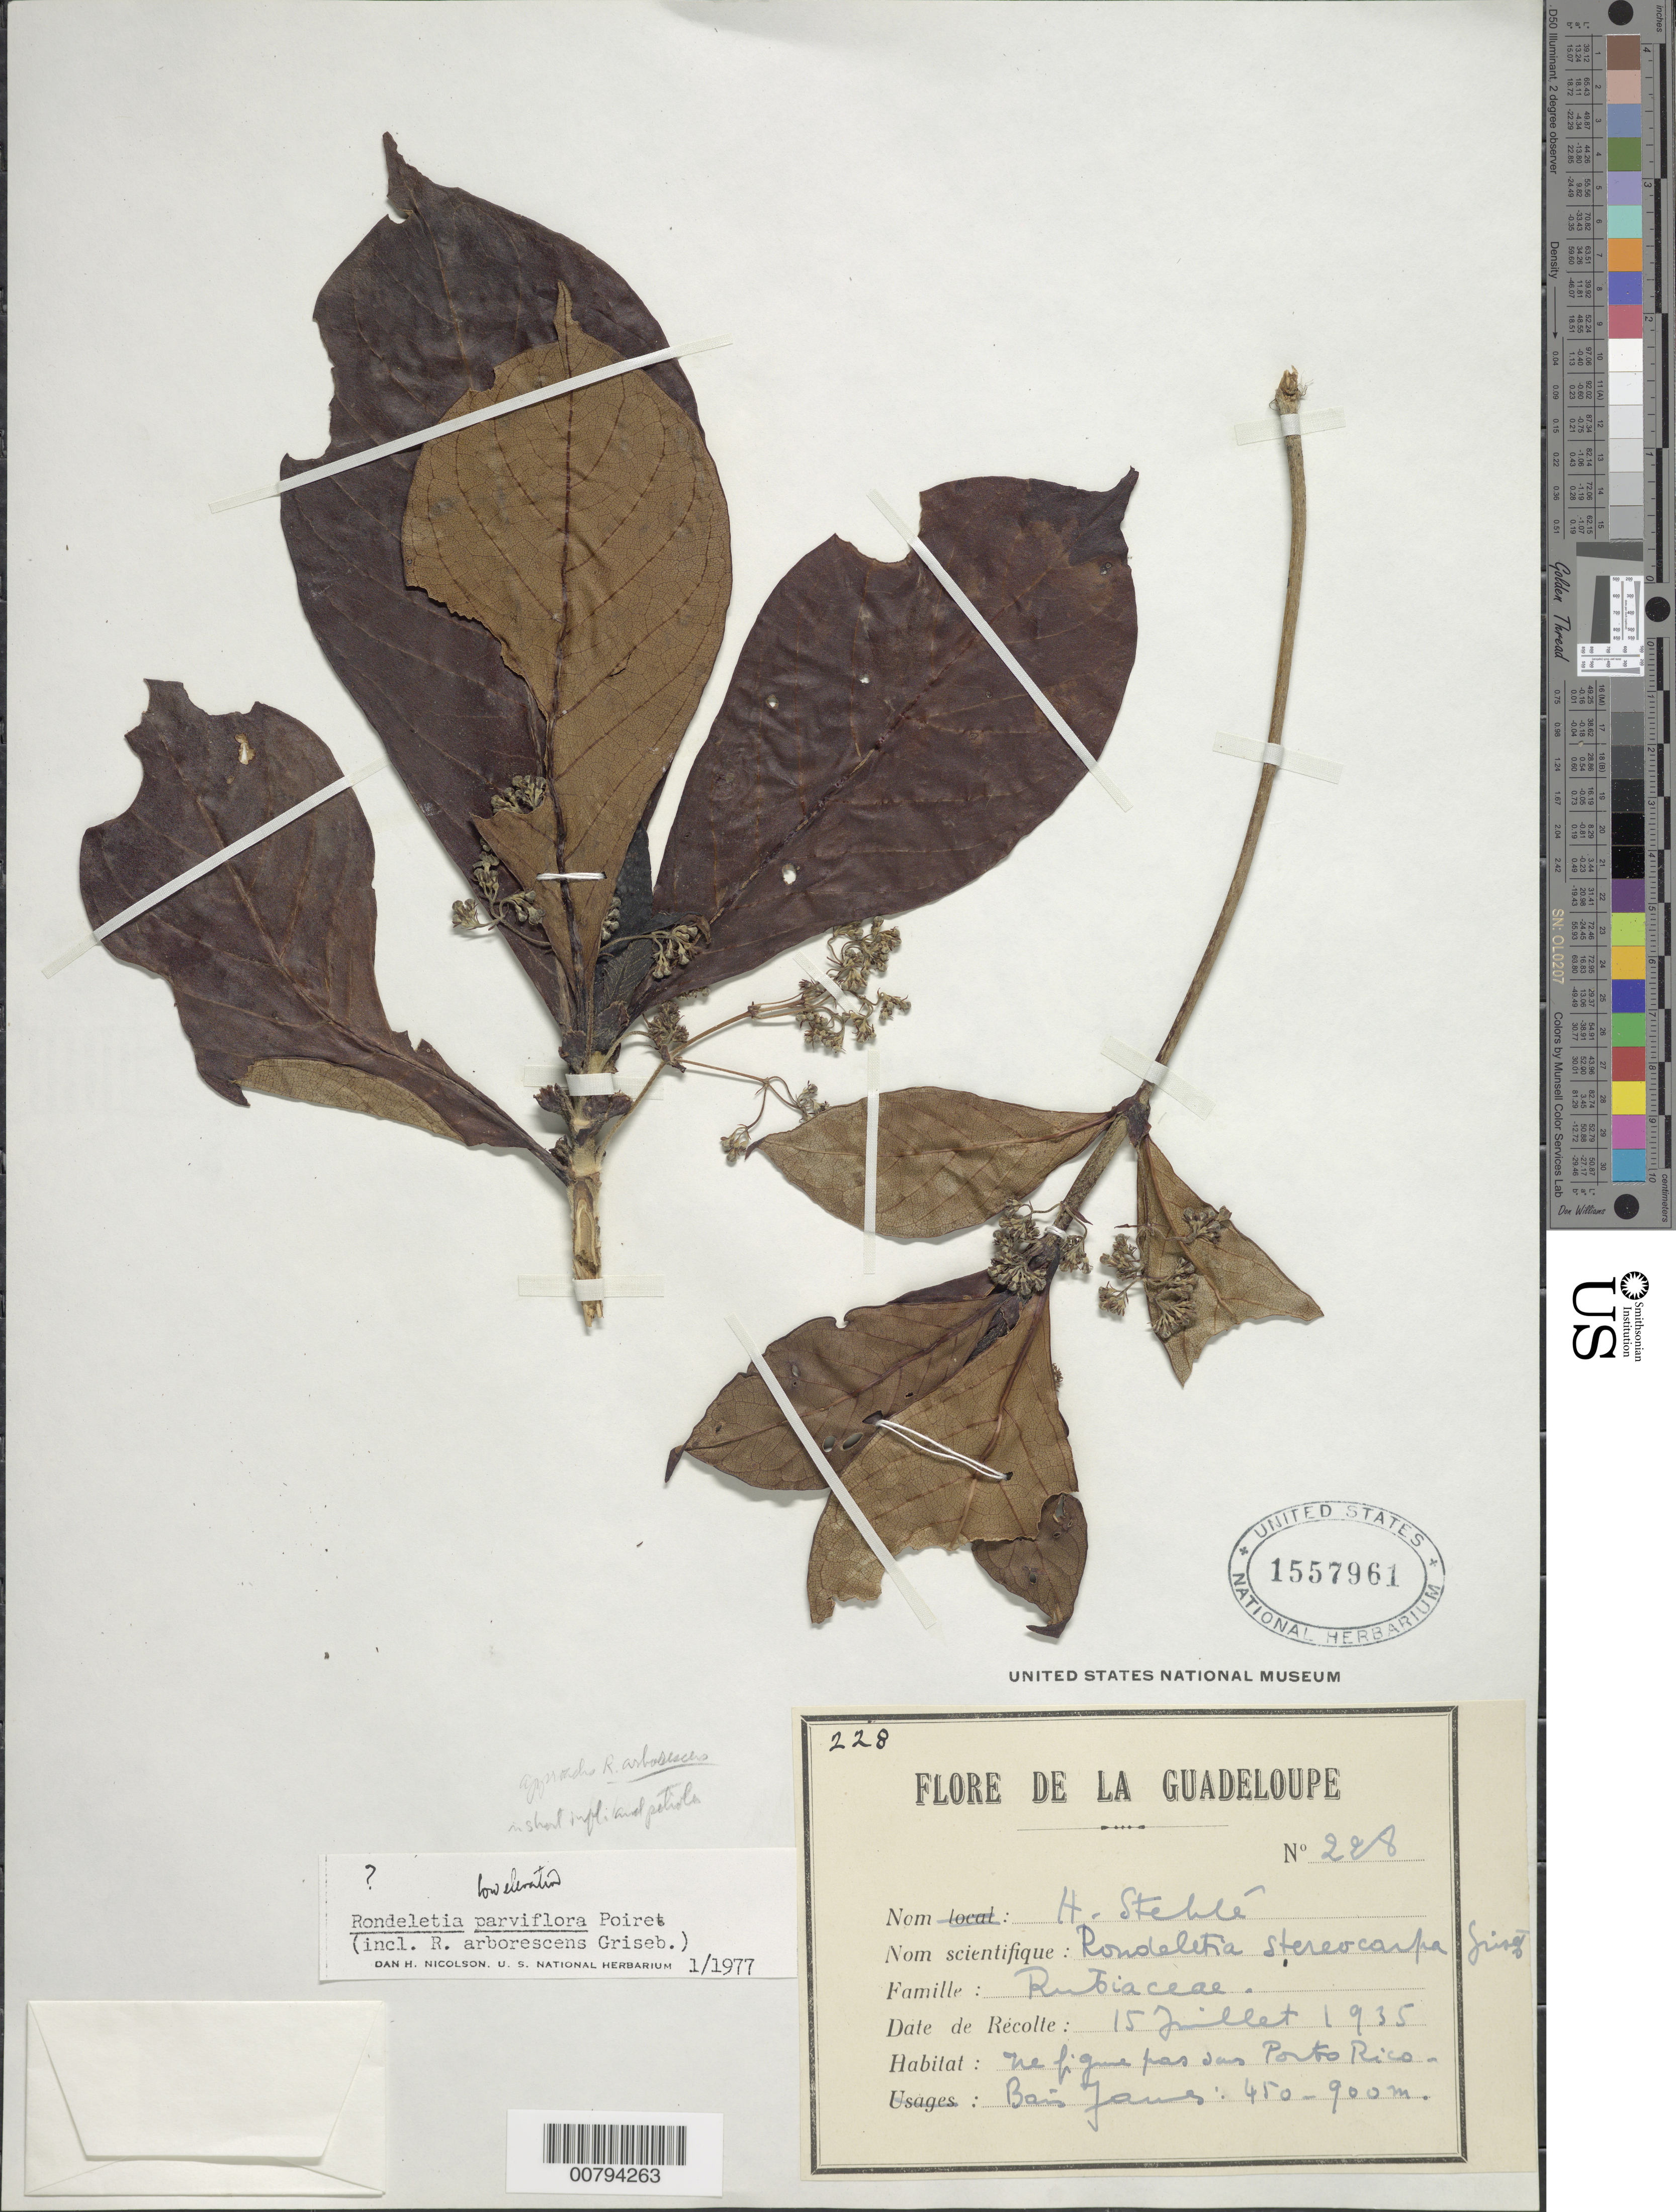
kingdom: Plantae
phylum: Tracheophyta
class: Magnoliopsida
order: Gentianales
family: Rubiaceae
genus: Rondeletia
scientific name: Rondeletia parviflora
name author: Poir.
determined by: Nicolson, Dan H.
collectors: H. Stehlé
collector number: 228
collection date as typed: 15 Jul 1935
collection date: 1935-07-15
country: Guadeloupe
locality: Bains Jauns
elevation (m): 450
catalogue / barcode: US 1557961